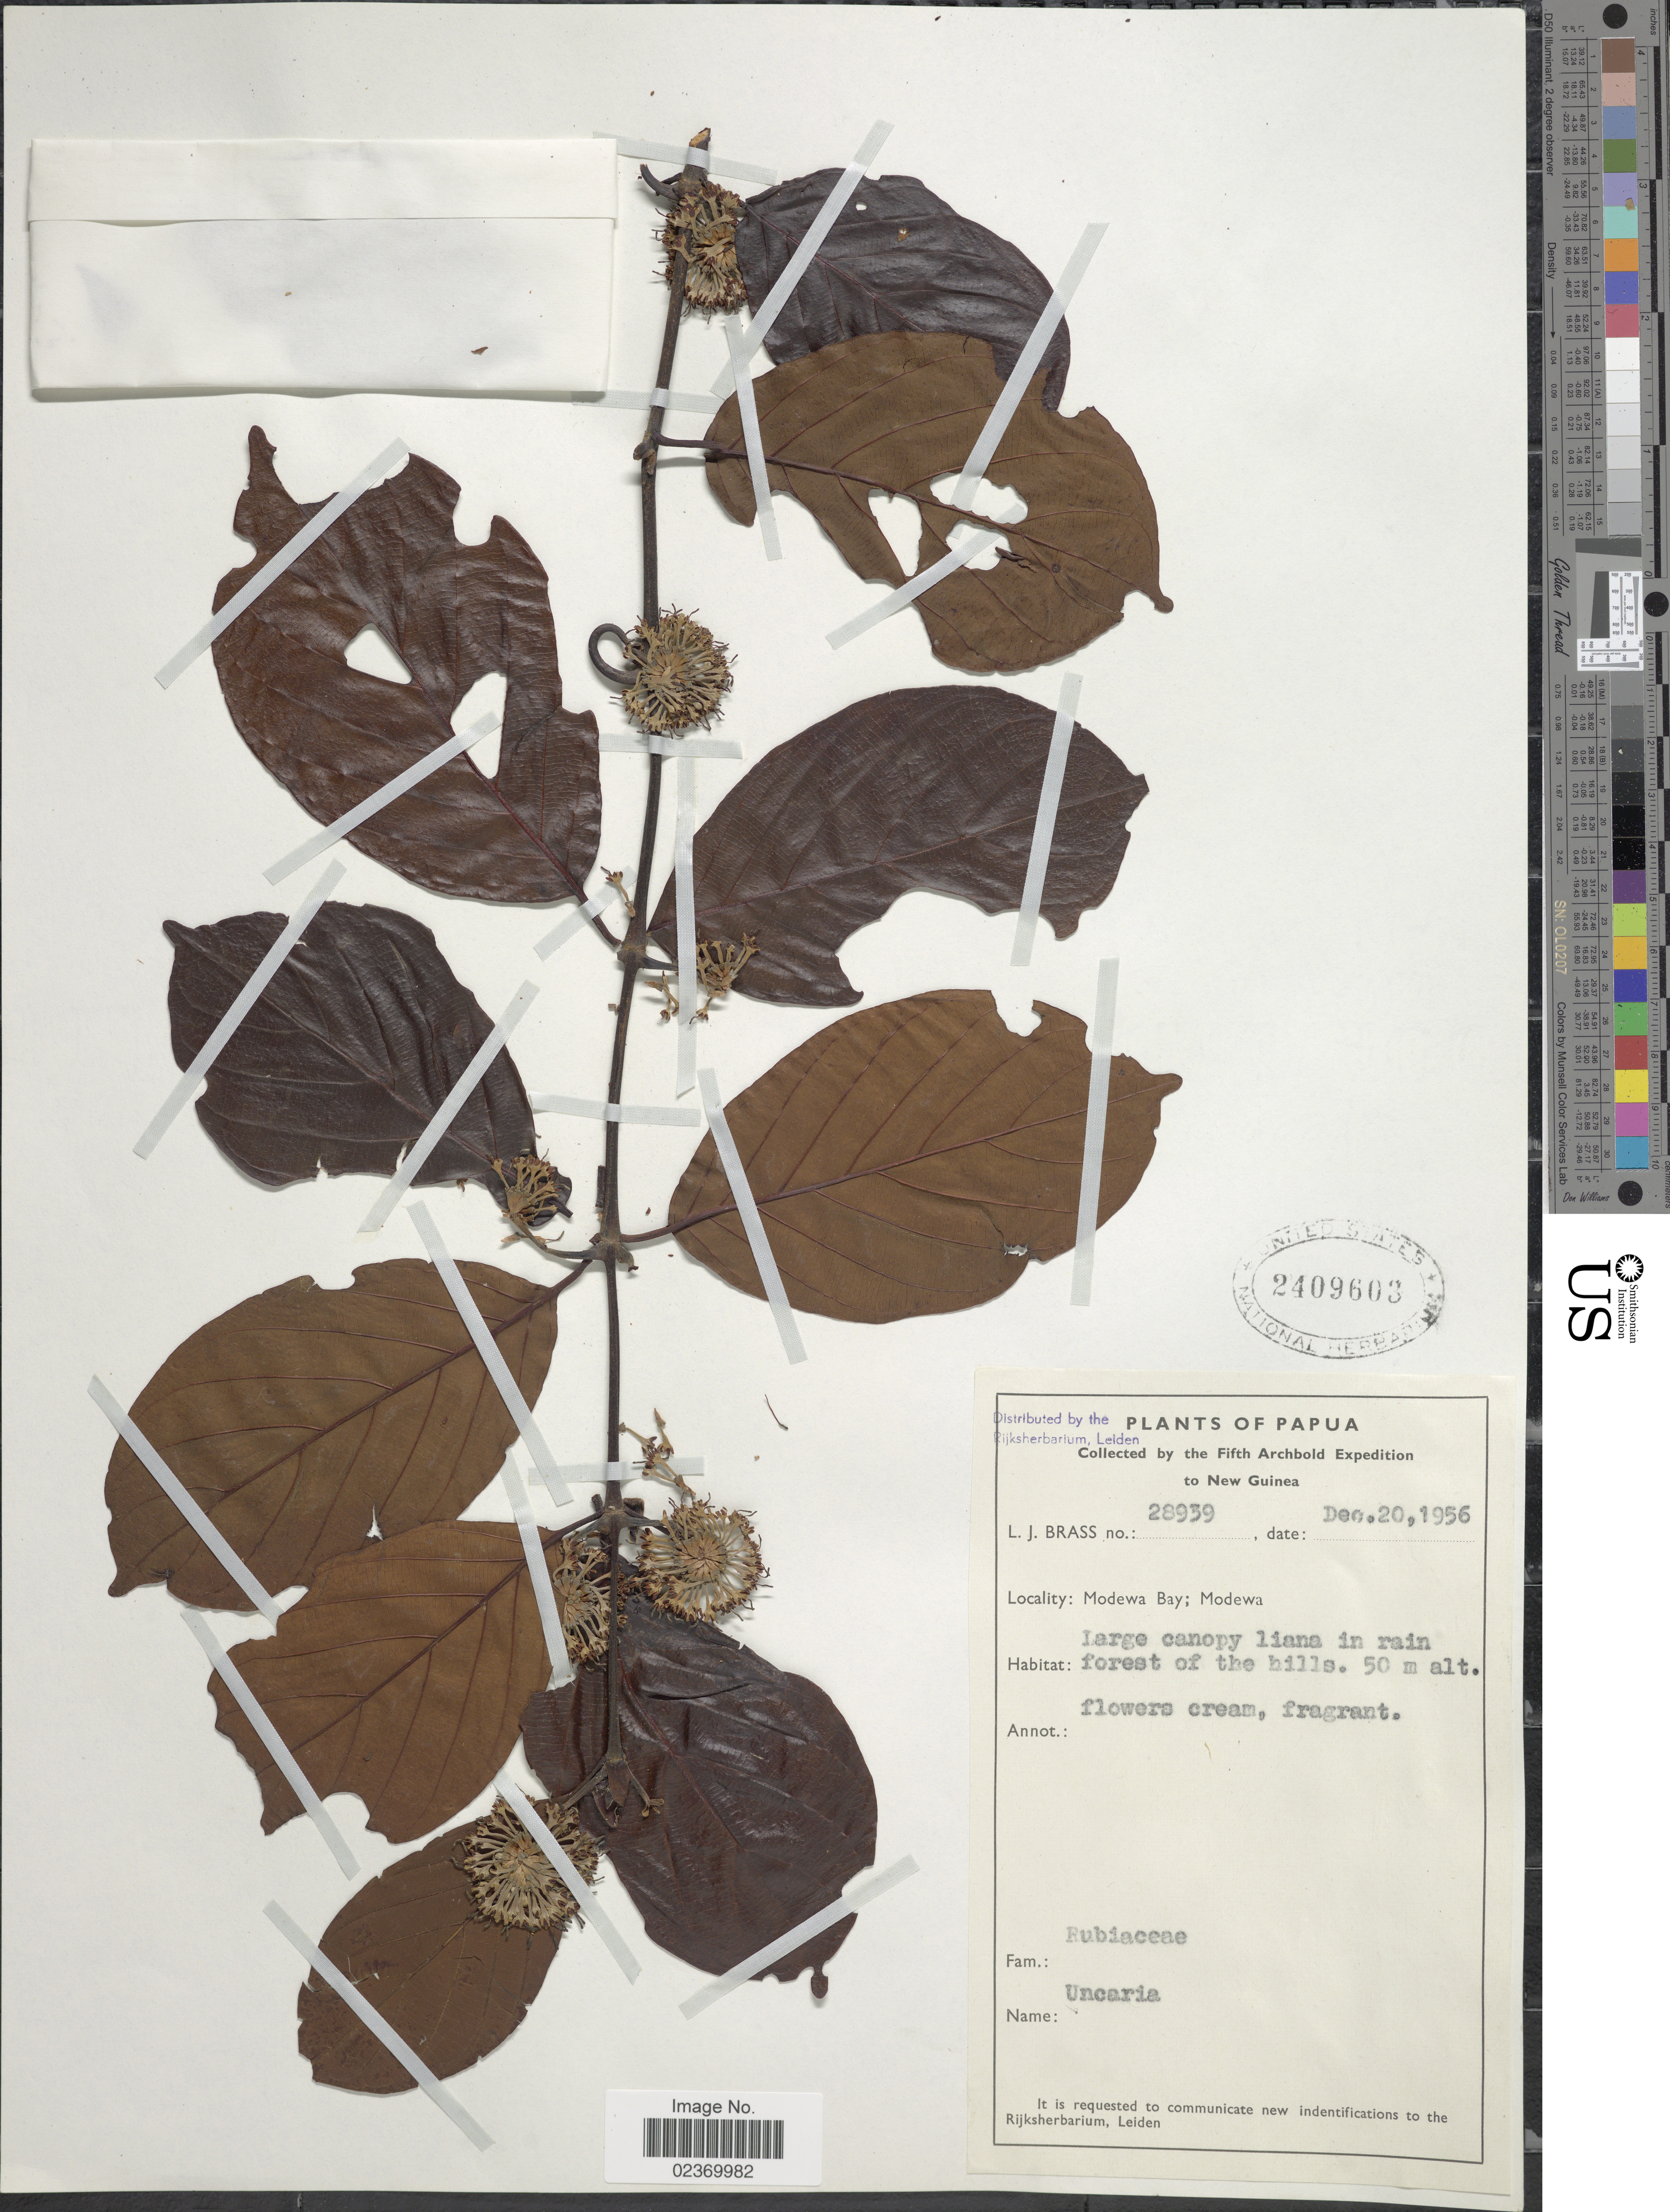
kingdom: Plantae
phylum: Tracheophyta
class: Magnoliopsida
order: Gentianales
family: Rubiaceae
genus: Uncaria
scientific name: Uncaria sp.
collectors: L. J. Brass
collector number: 28939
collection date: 1956-12-20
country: Papua New Guinea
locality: New Guinea, Modewa Bay; Modewa, large canopy liana in rain forest of the bills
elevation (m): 50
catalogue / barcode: US 2409603